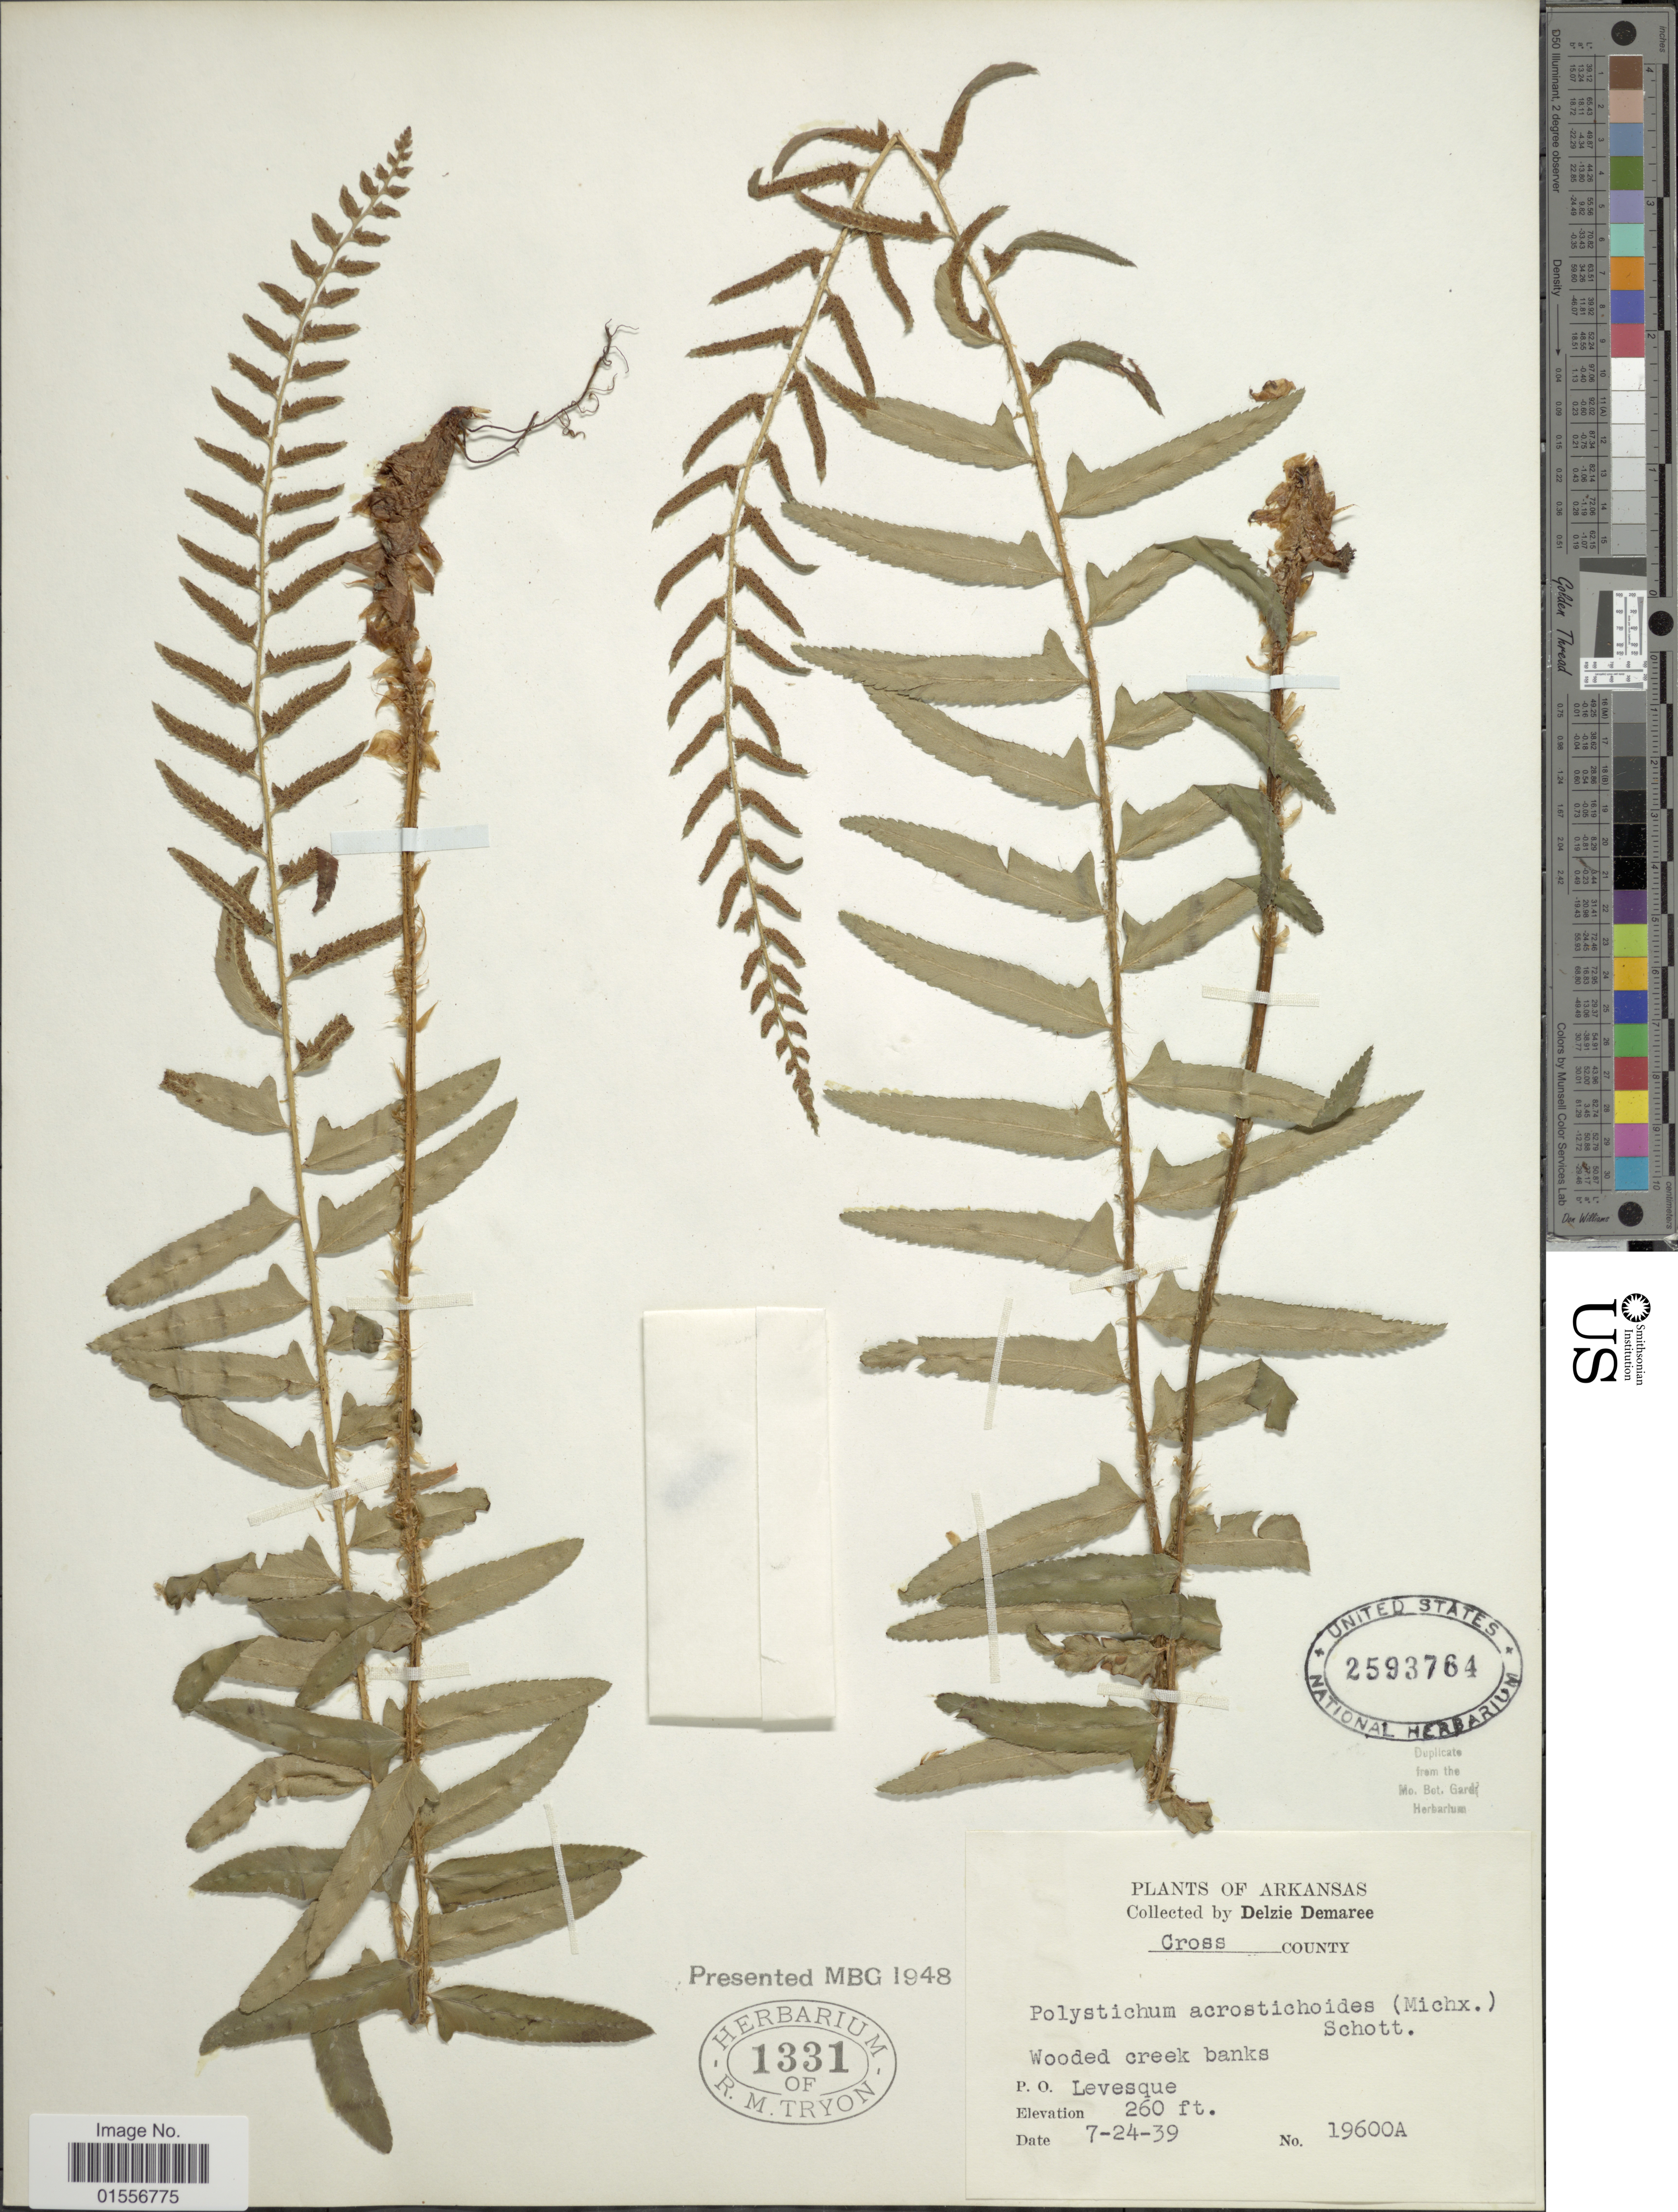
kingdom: Plantae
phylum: Tracheophyta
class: Polypodiopsida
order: Polypodiales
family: Dryopteridaceae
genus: Polystichum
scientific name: Polystichum acrostichoides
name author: (Michx.) Schott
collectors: D. Demaree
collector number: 19600A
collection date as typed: Transcribed d/m/y: 24/7/39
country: United States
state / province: Arkansas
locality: Wooded Creek banks, P. O. Levesque, Cross County.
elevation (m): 79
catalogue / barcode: US 2593764